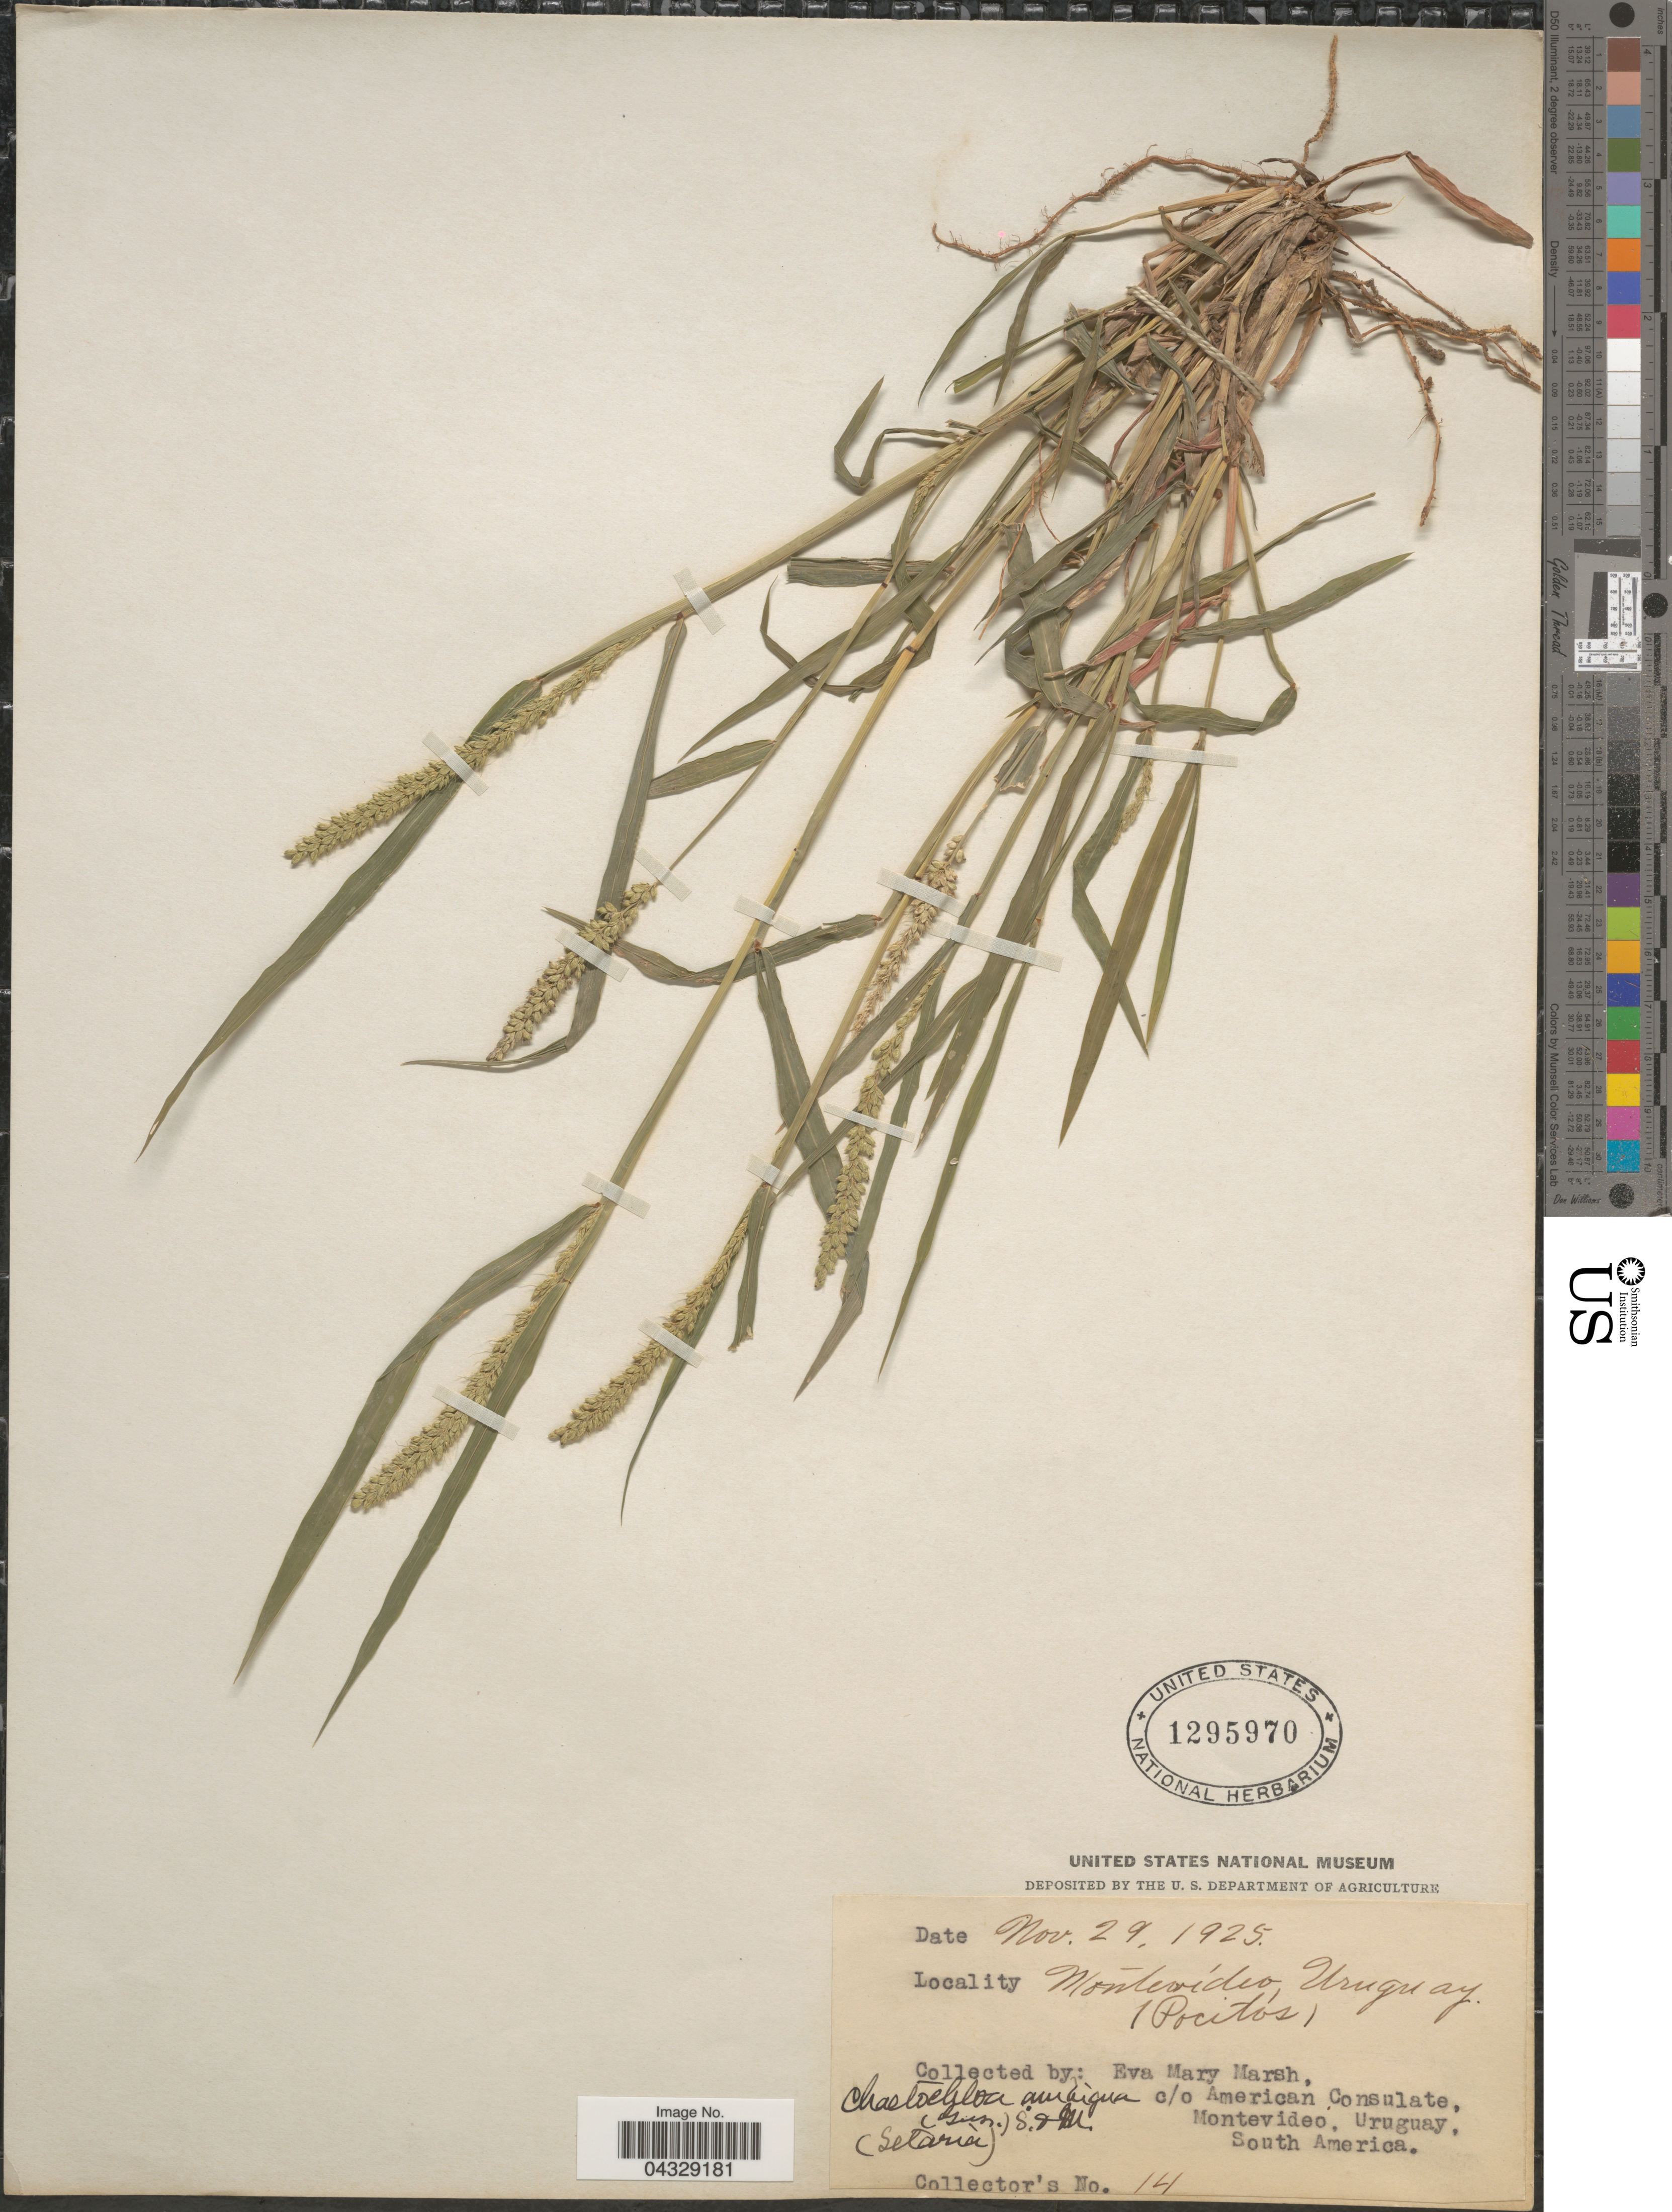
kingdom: Plantae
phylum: Tracheophyta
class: Liliopsida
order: Poales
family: Poaceae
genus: Setaria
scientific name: Setaria verticilliformis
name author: Dumort.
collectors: E. Marsh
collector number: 14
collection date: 1925-11-29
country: Uruguay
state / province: Montevideo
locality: (Pocitos).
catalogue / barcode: US 1295970